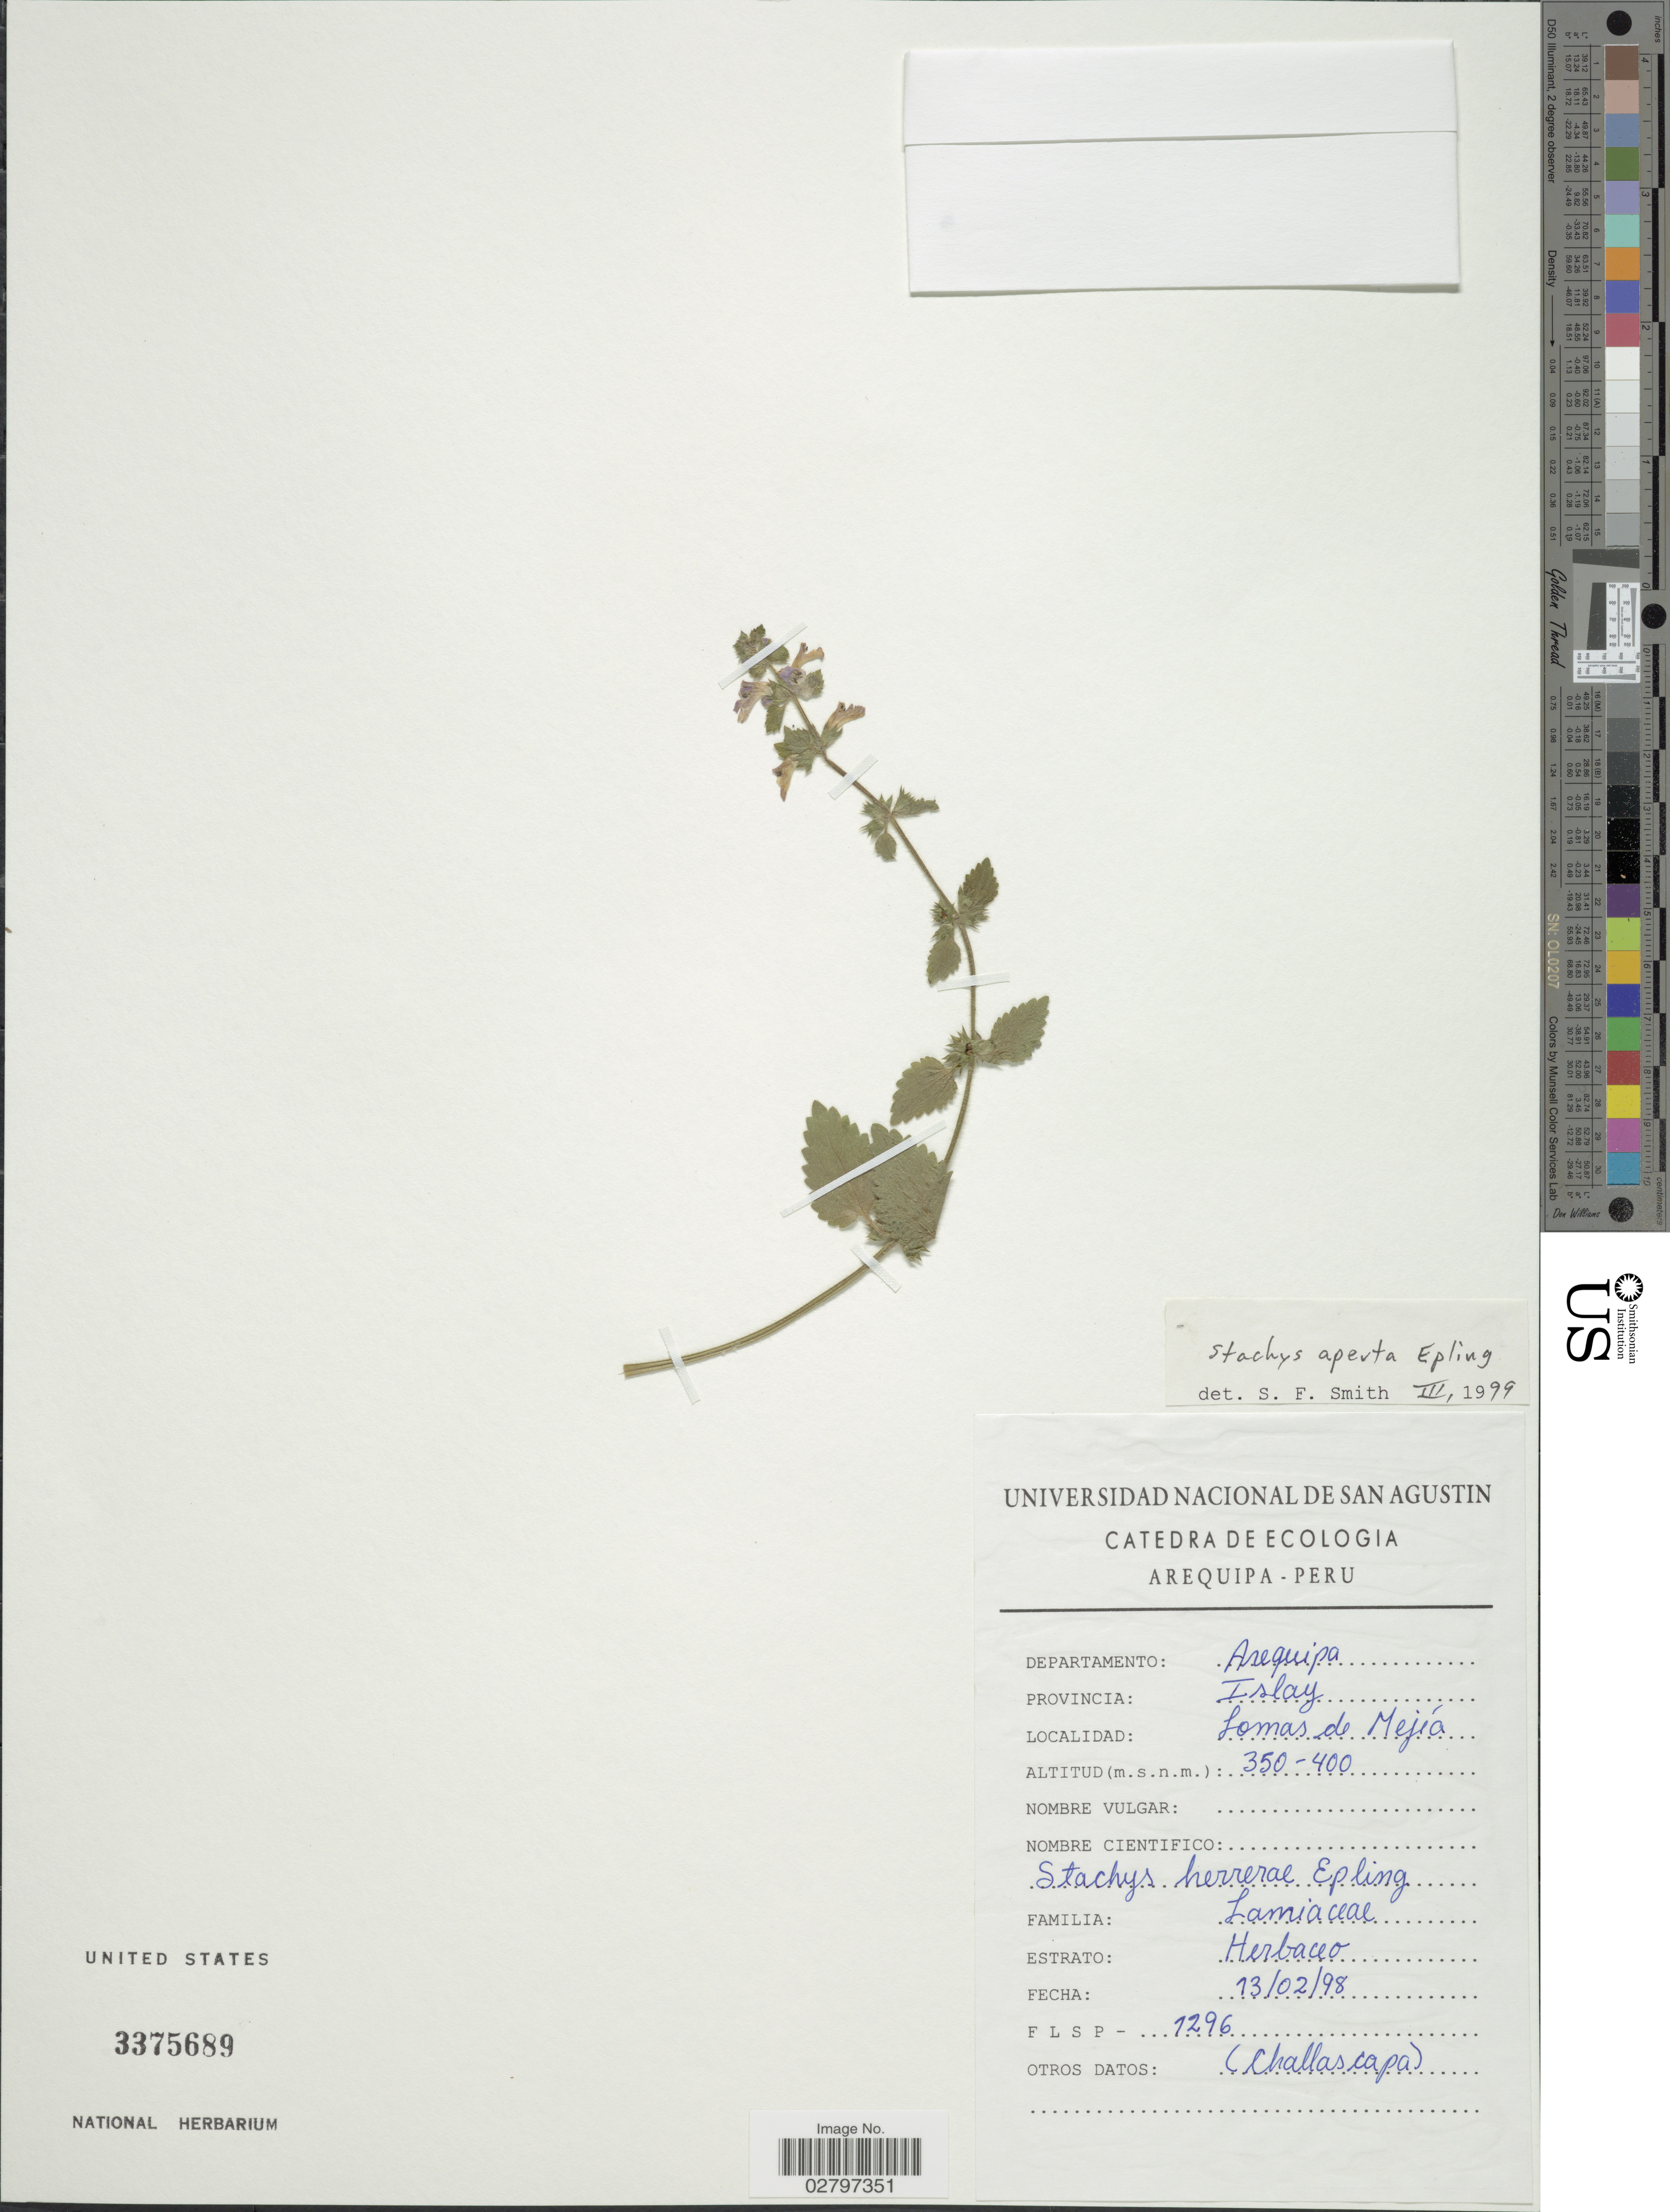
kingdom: Plantae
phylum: Tracheophyta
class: Magnoliopsida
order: Lamiales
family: Lamiaceae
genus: Stachys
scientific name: Stachys aperta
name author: Epling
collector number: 1296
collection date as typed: Transcribed d/m/y: 13/2/98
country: Peru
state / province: Arequipa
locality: Departamento: Arequipa, Provincia: Islay, Lomas de Mejía.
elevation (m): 350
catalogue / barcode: US 3375689